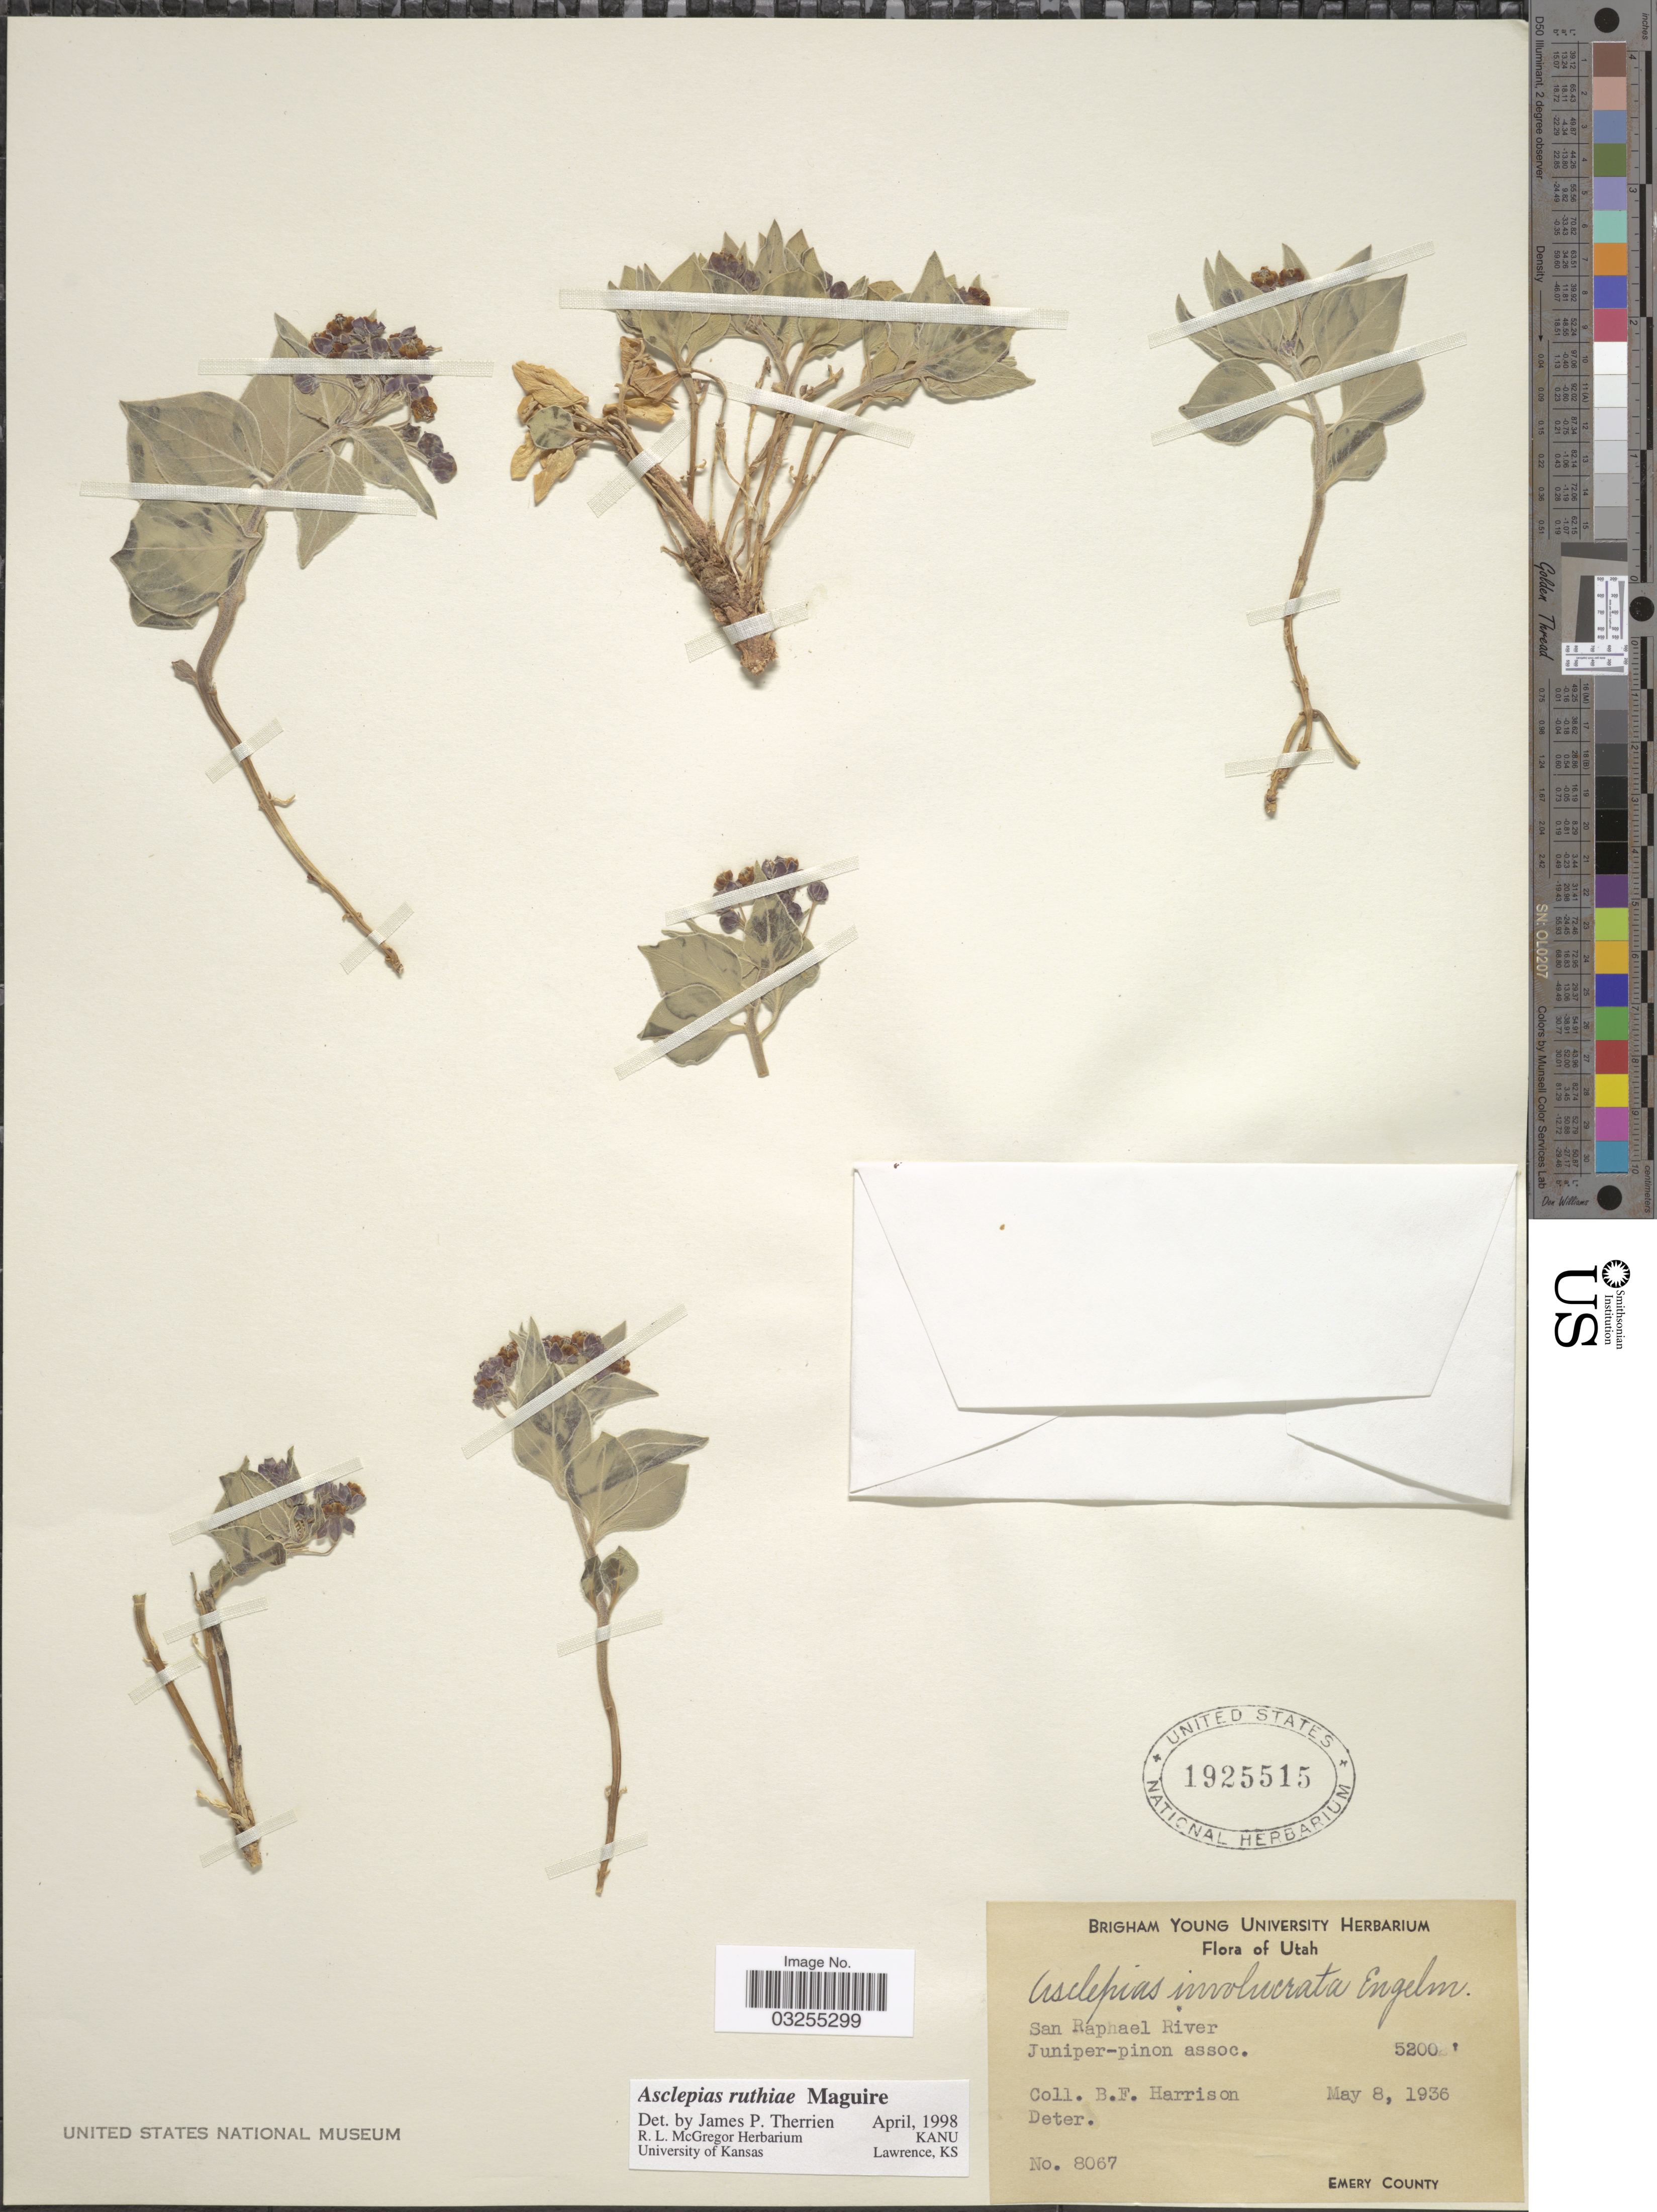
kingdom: Plantae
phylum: Tracheophyta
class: Magnoliopsida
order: Gentianales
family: Apocynaceae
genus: Asclepias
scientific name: Asclepias ruthiae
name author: Maguire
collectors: B. F. Harrison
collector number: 8067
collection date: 1936-05-08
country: United States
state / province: Utah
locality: San Raphael River.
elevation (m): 1585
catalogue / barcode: US 1925515